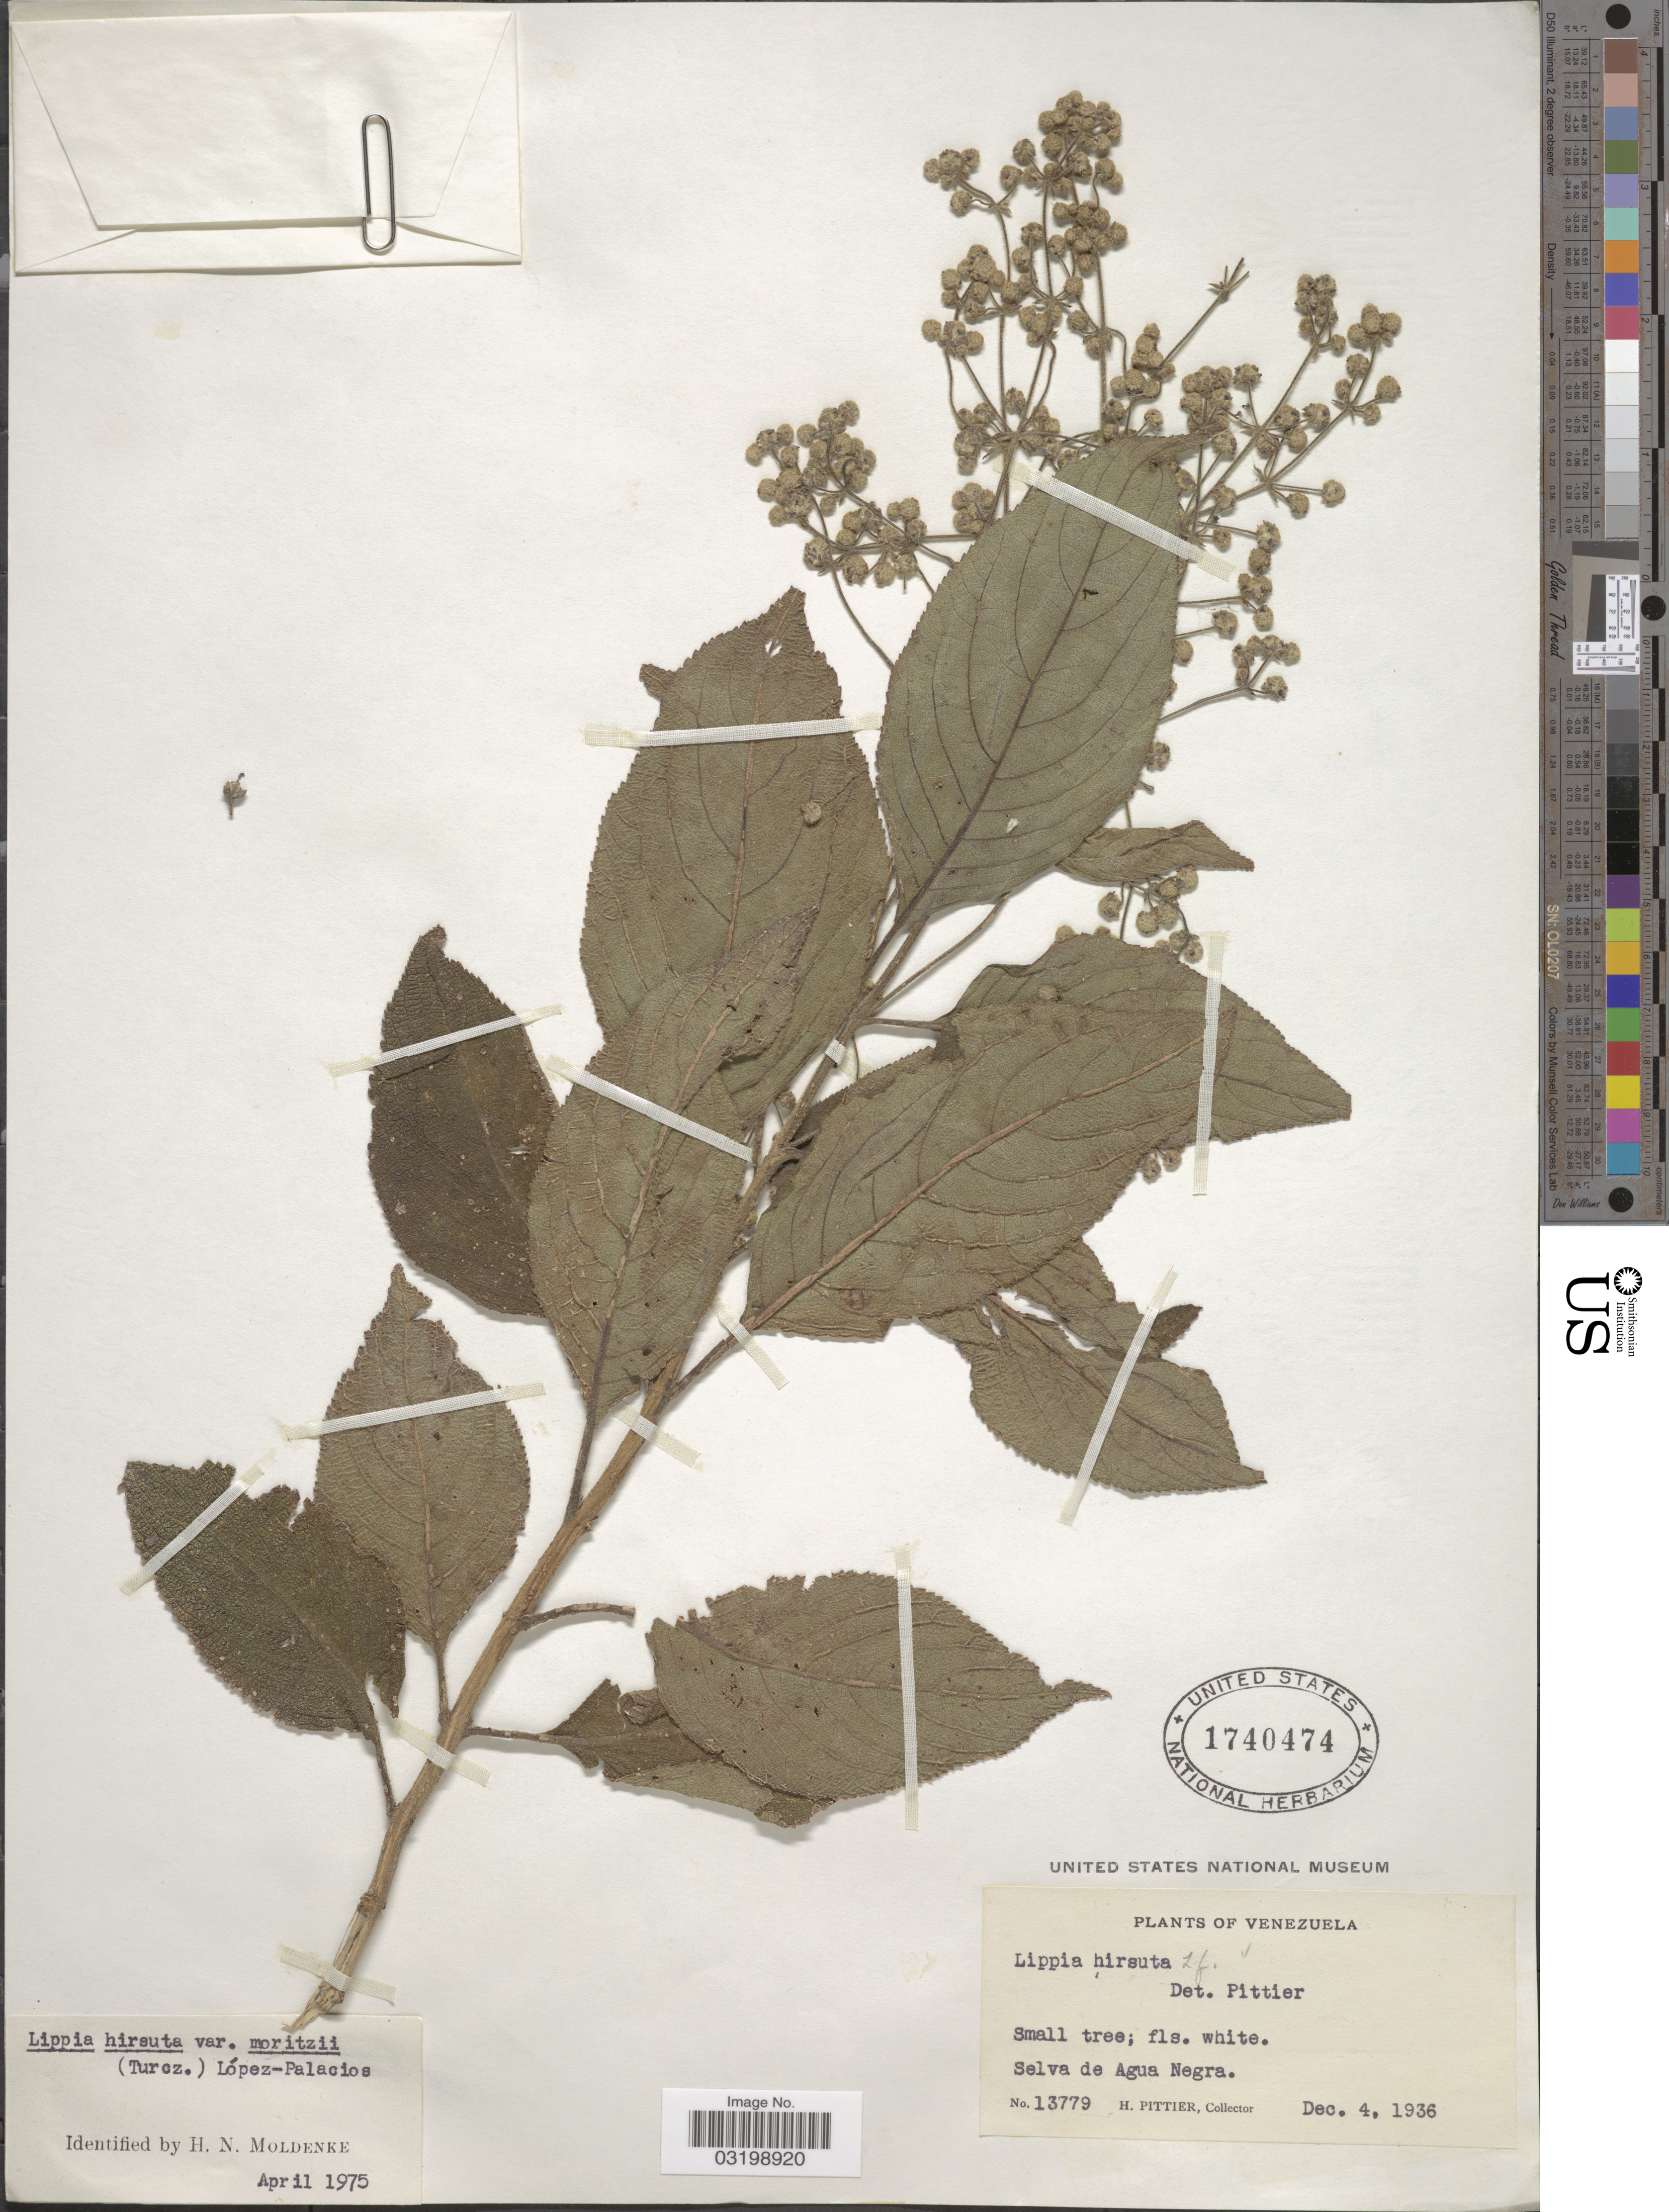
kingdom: Plantae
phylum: Tracheophyta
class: Magnoliopsida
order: Lamiales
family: Verbenaceae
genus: Lippia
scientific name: Lippia hirsuta var. moritzii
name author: L.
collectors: H. F. Pittier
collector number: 13779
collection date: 1936-12-04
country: Venezuela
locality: Selva de Agua Negra.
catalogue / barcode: US 1740474